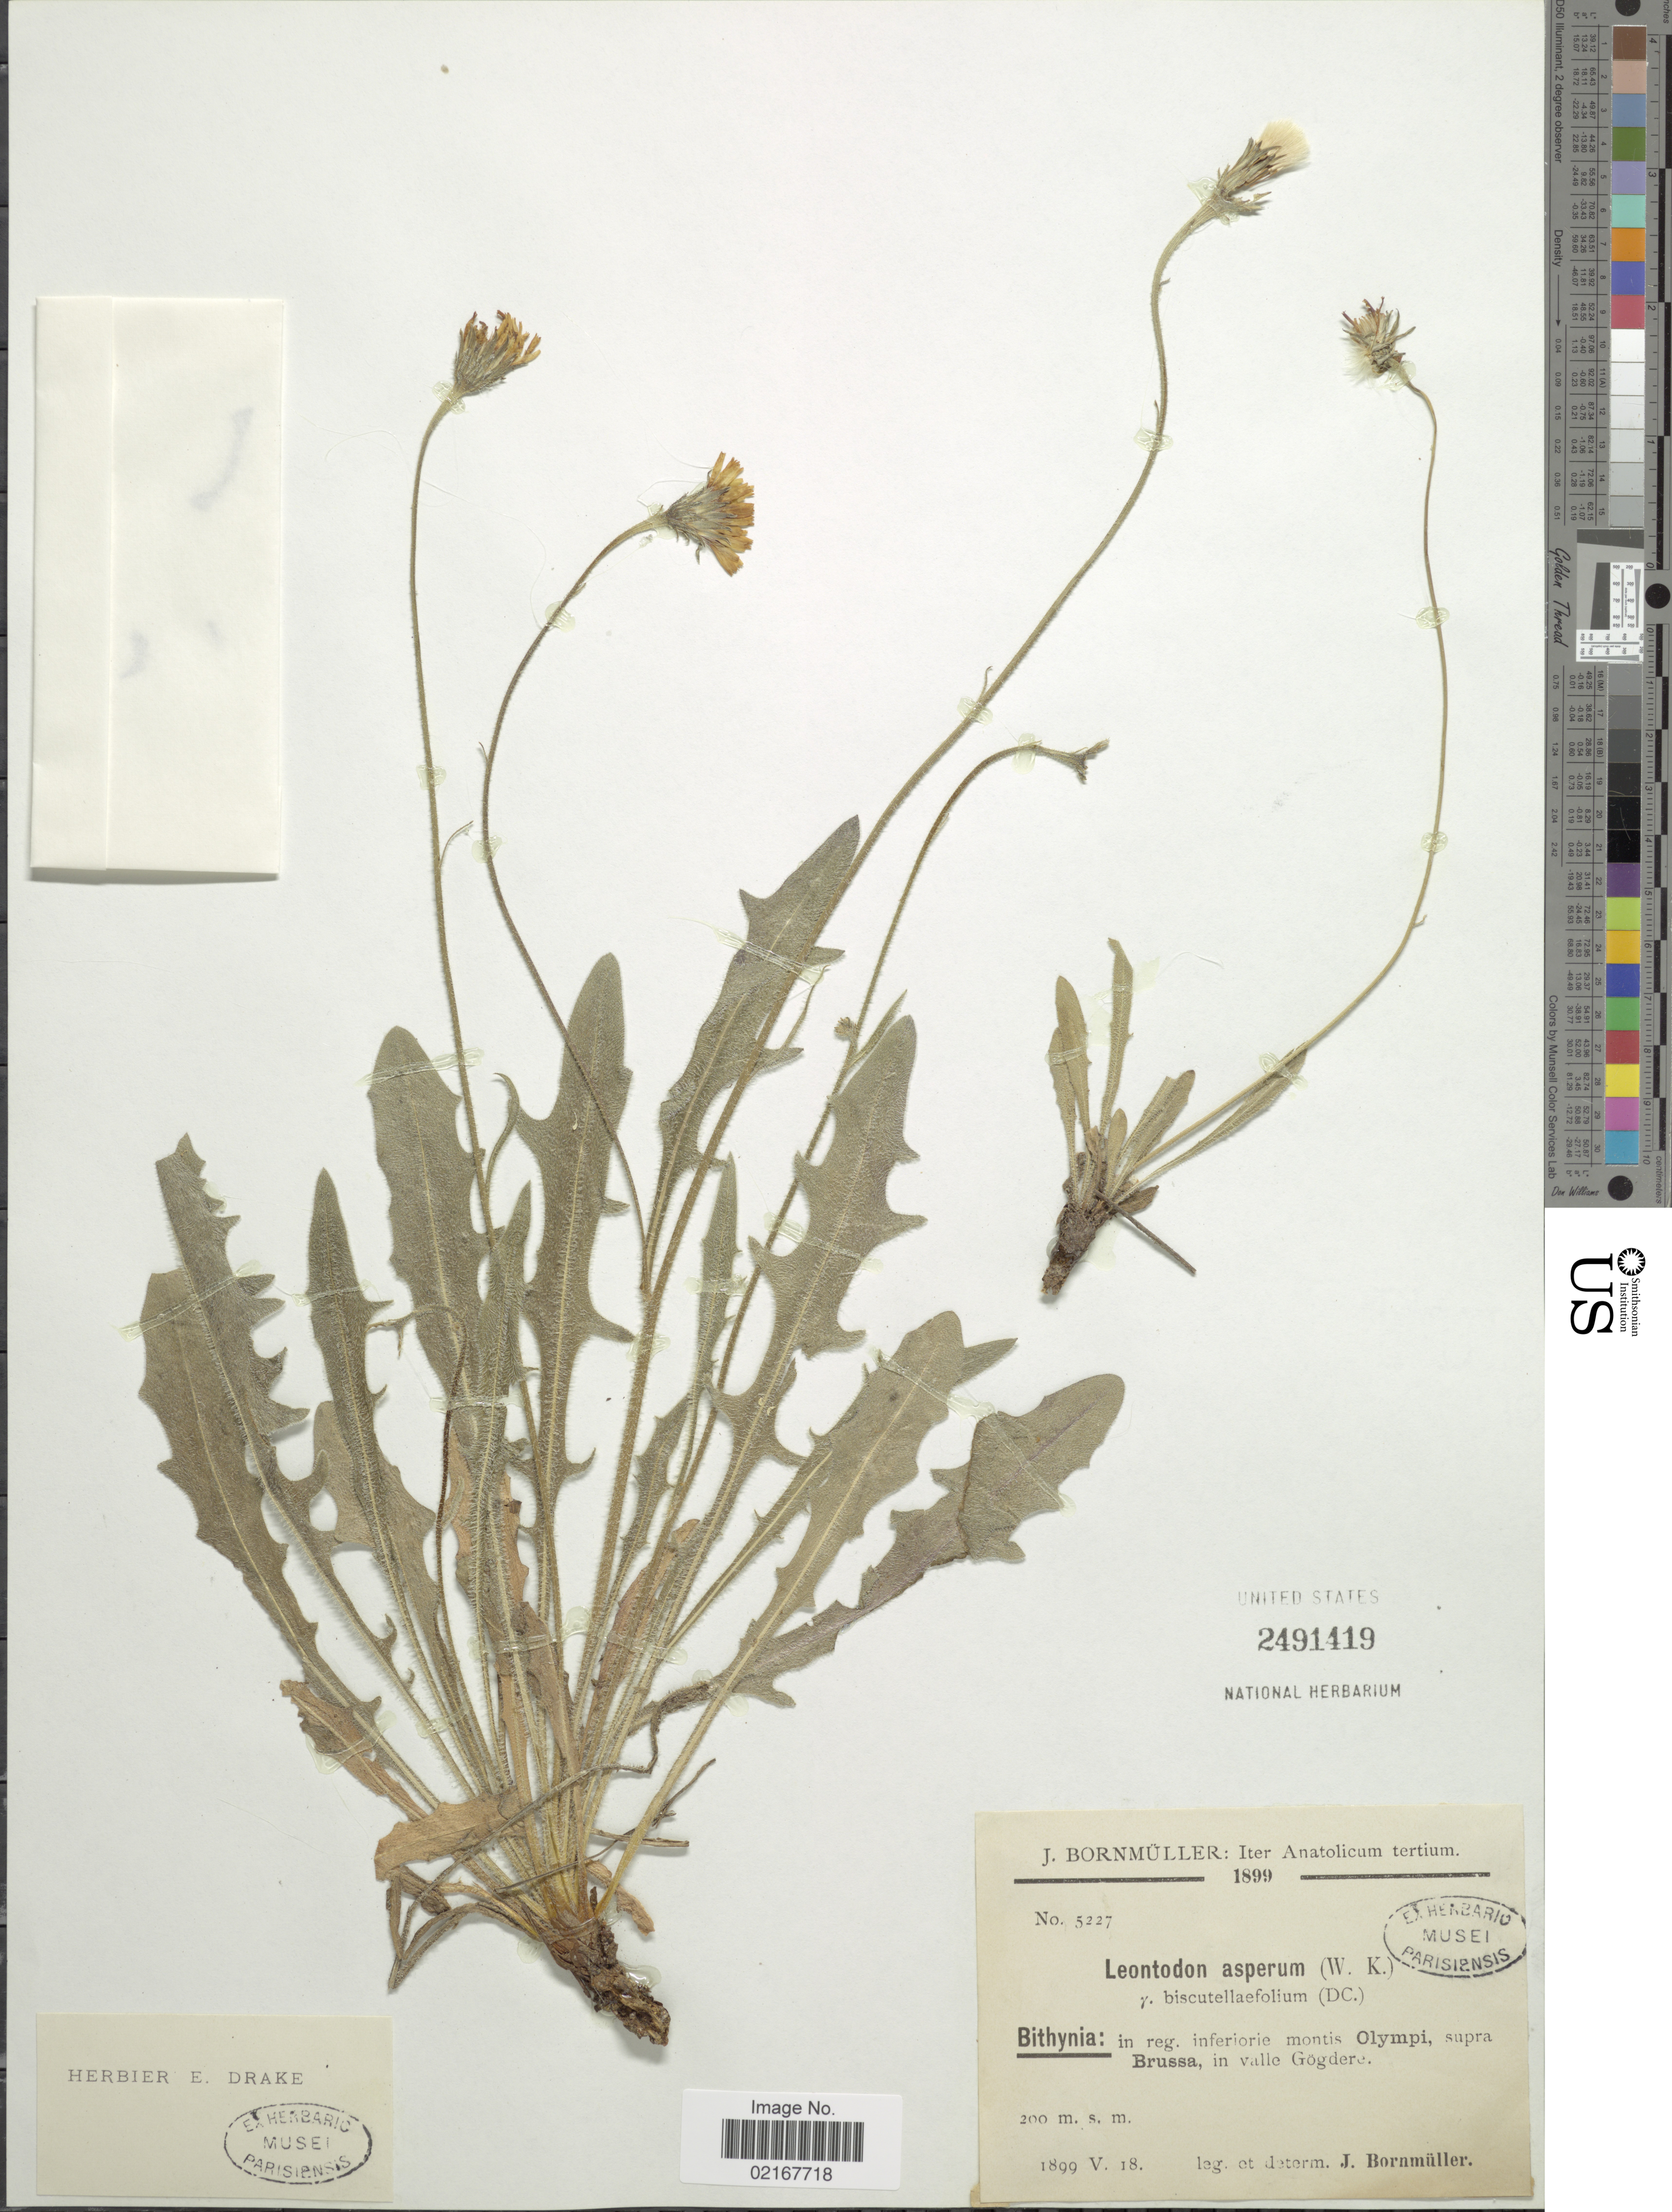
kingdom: Plantae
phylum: Tracheophyta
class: Magnoliopsida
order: Asterales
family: Asteraceae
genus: Leontodon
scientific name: Leontodon biscutellifolius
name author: DC.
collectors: J. Bornmüller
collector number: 5227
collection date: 1899-05-18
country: Turkey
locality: Anatolicum tertium, Bithynia, in reg. inferiorie montis Olympi, supra Brussa, in valle Gogdere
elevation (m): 200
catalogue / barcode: US 2491419